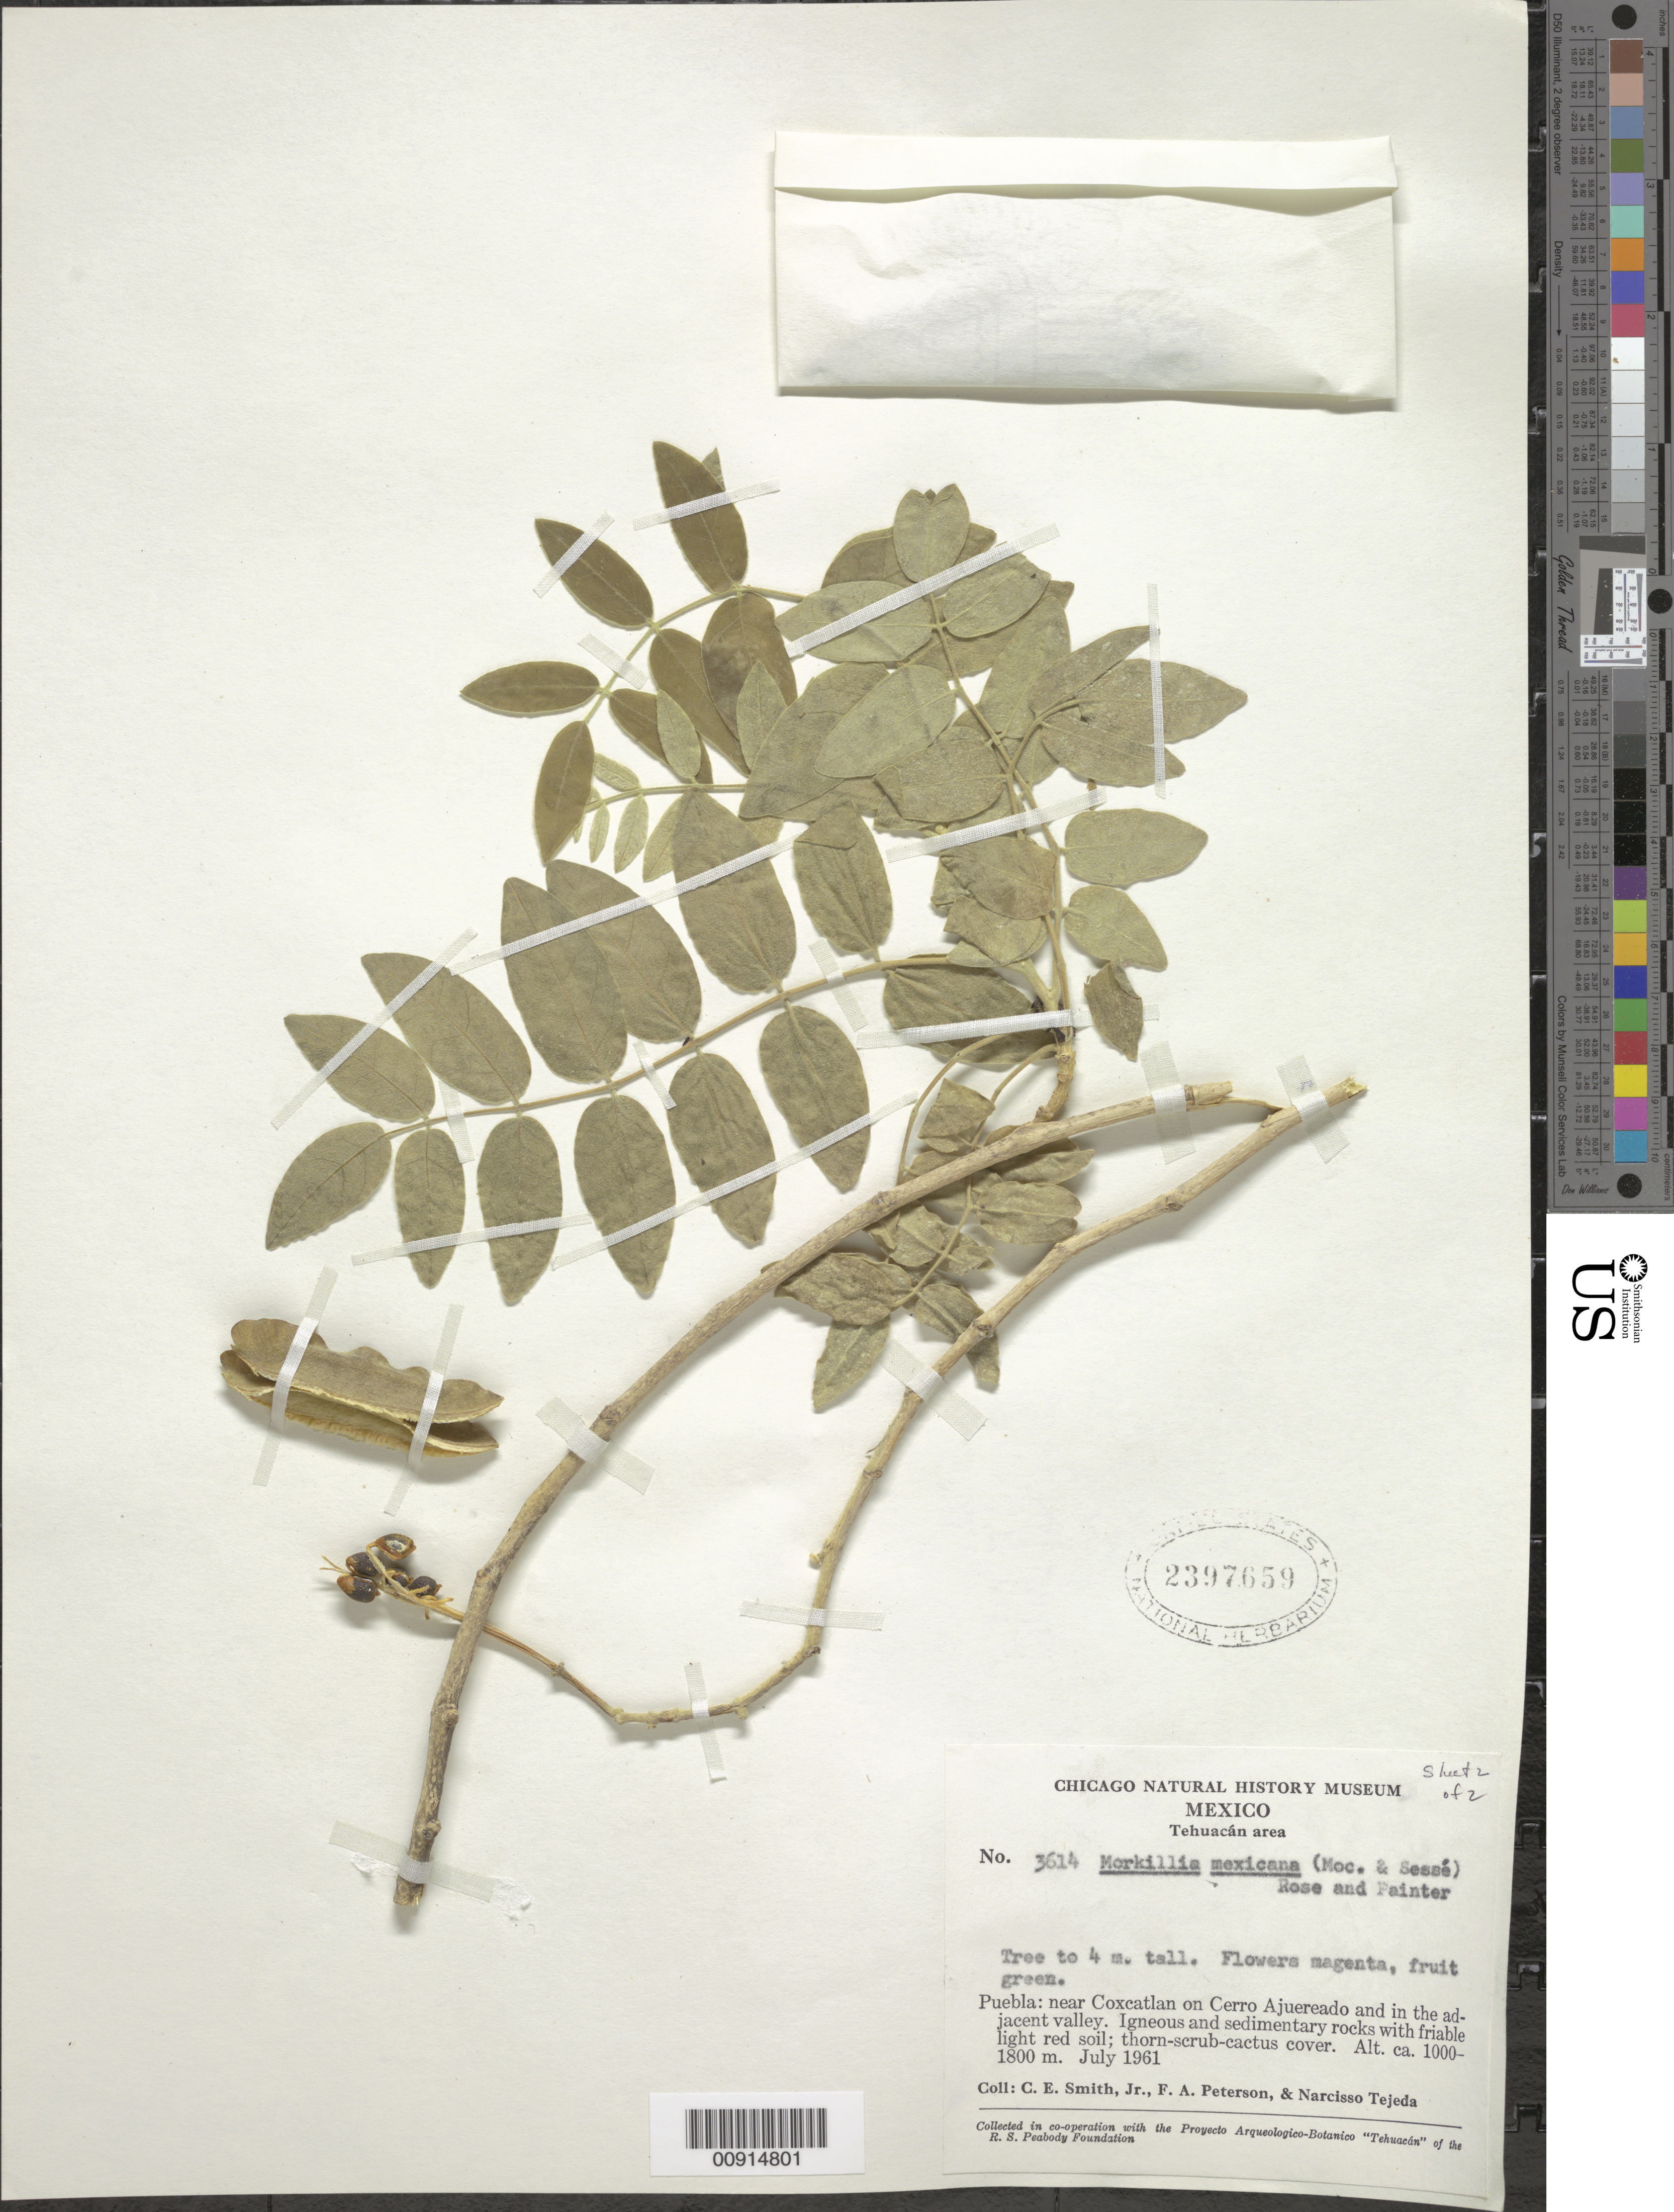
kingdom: Plantae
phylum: Tracheophyta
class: Magnoliopsida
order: Zygophyllales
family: Zygophyllaceae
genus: Morkillia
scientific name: Morkillia mexicana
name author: (Moc. & Sessé ex DC.) Rose & Painter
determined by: Strong, Mark T., (BOT), Smithsonian Institution - National Museum of Natural History (UNITED STATES)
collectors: C. E. Smith Jr., F. A. Peterson & N. Tejeda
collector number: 3614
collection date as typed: Jul 1961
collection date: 1961-07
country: Mexico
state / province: Puebla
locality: Puebla: near Coxcatlan on Cerro Ajuereado and in the adjacent valley.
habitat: Igneous and sedimentary rocks with friable light red soil; thorn-scrub-cactus cover.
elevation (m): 1800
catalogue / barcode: US 2397659